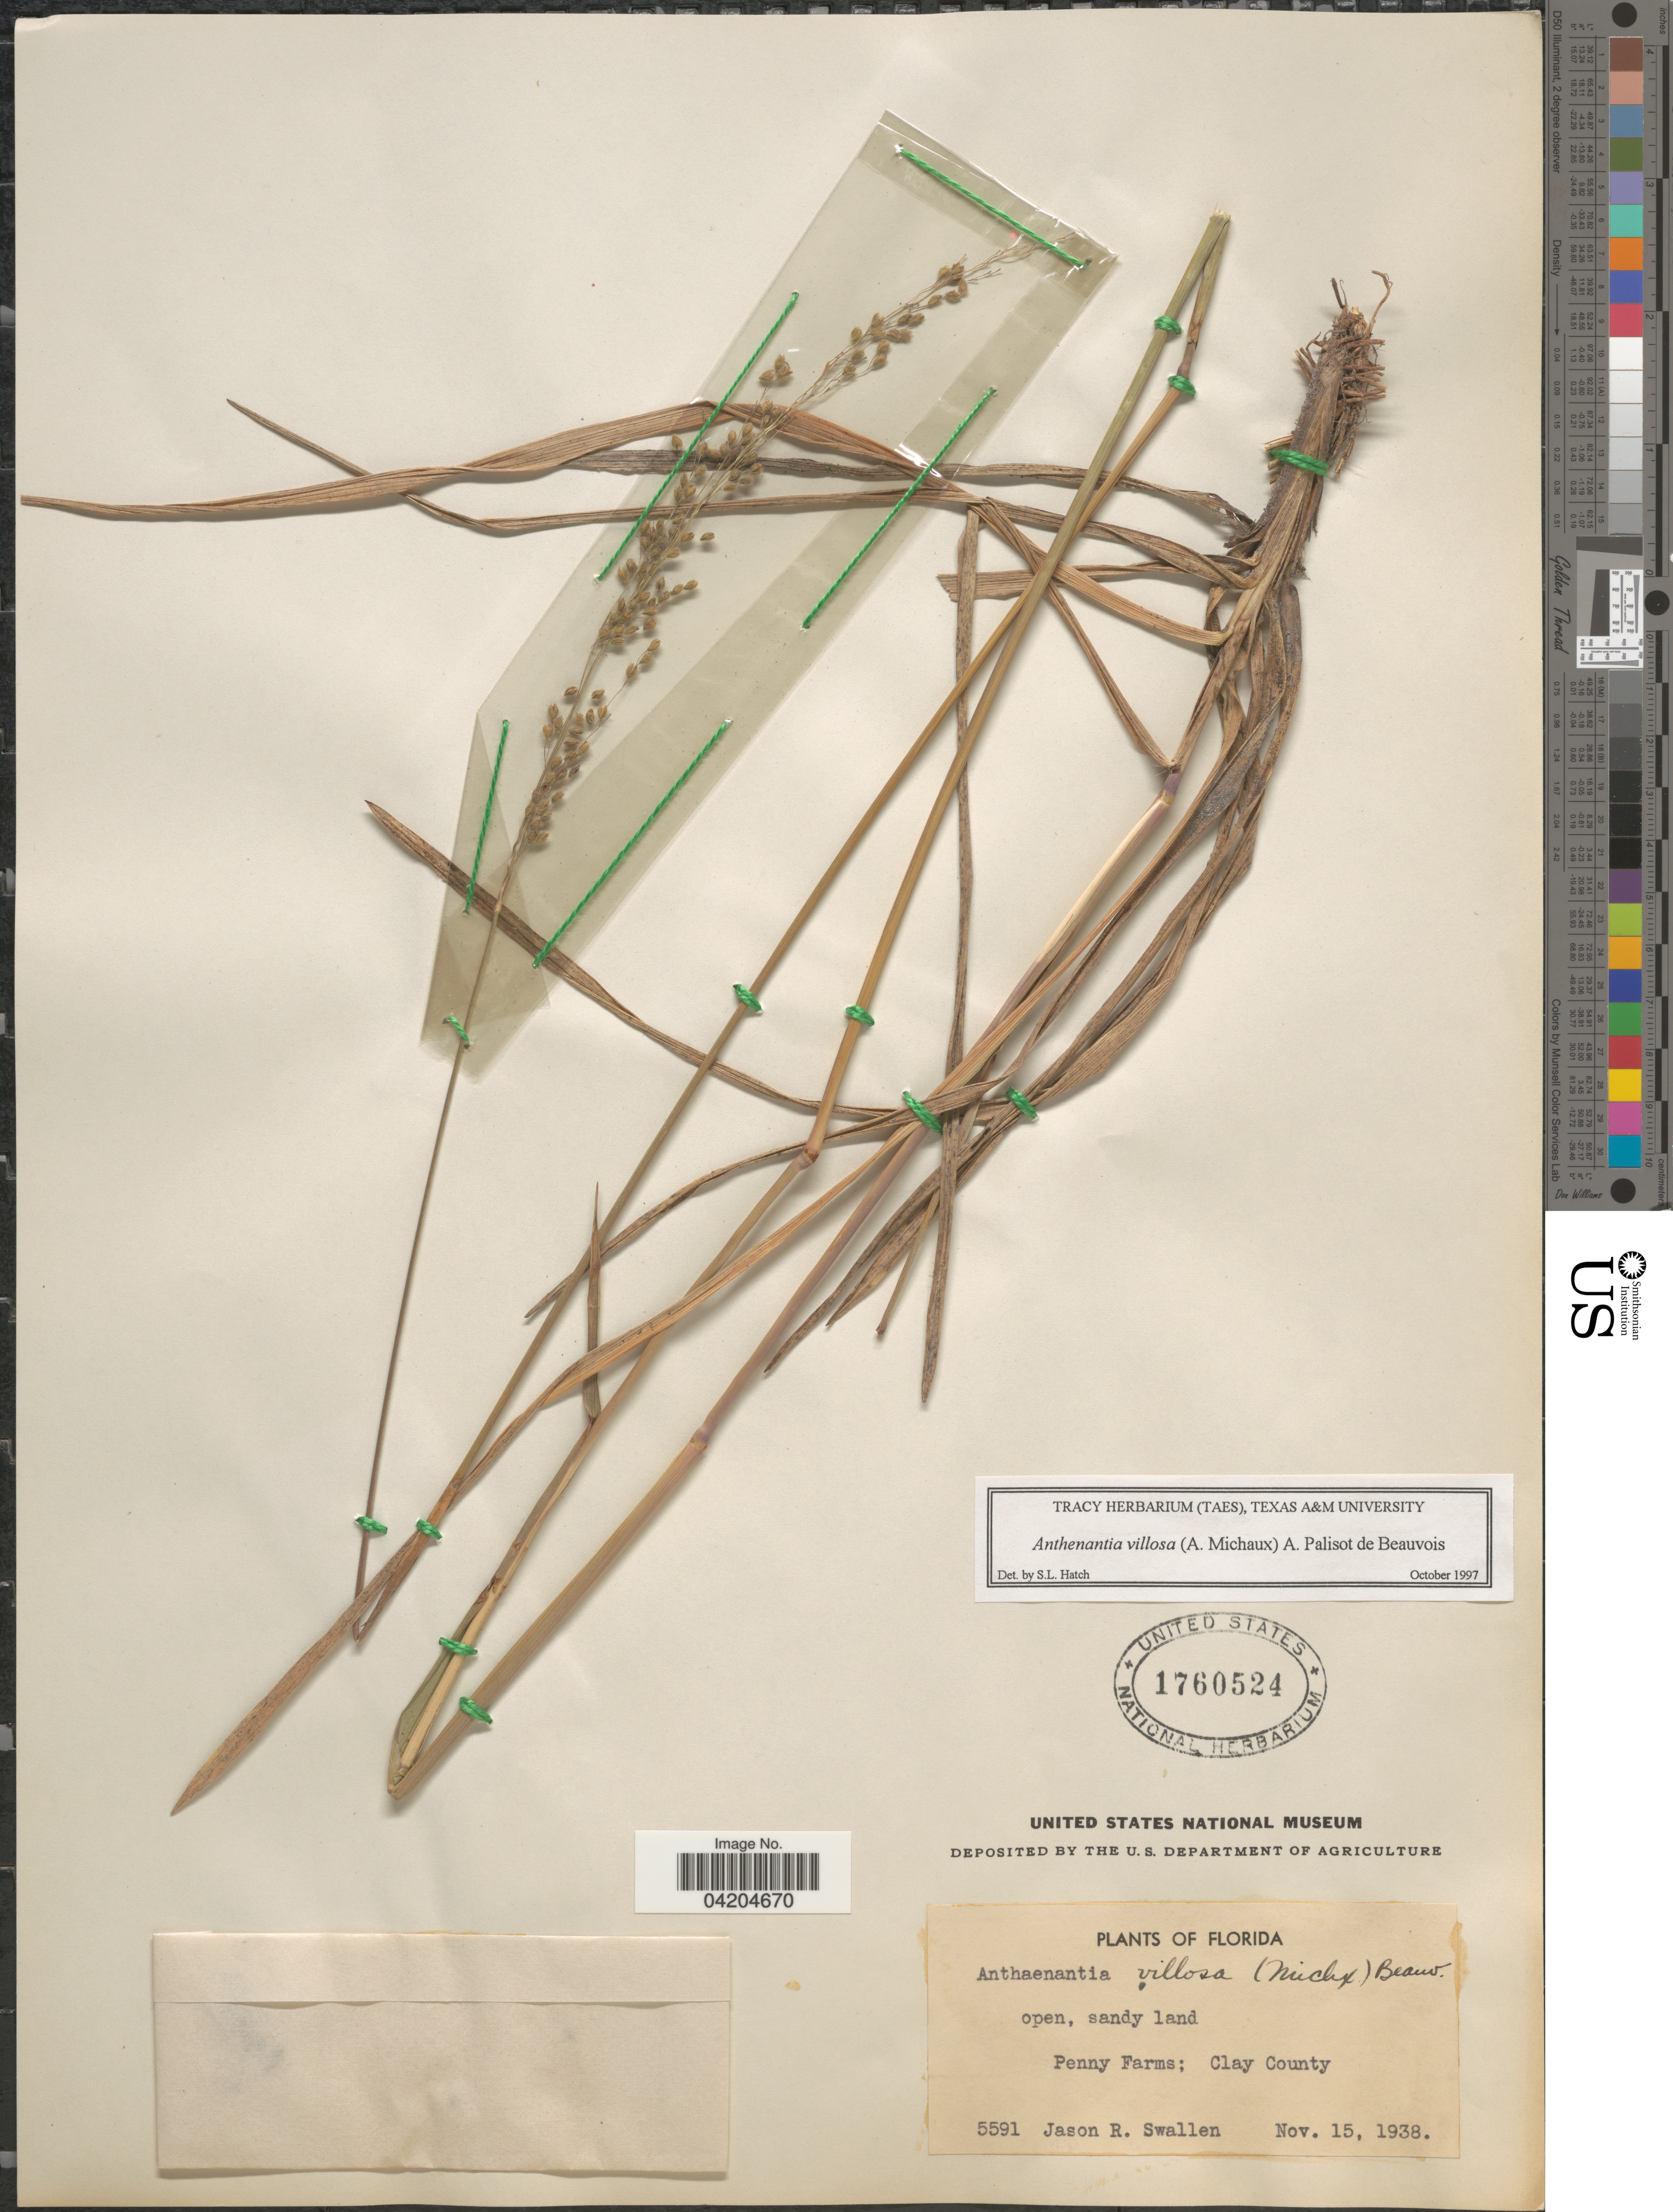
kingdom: Plantae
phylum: Tracheophyta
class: Liliopsida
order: Poales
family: Poaceae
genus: Anthaenantia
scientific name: Anthaenantia villosa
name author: (Michx.) P. Beauv.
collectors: J. R. Swallen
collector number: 5591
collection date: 1938-11-15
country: United States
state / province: Florida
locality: Penny Farms: Clay County.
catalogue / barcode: US 1760524